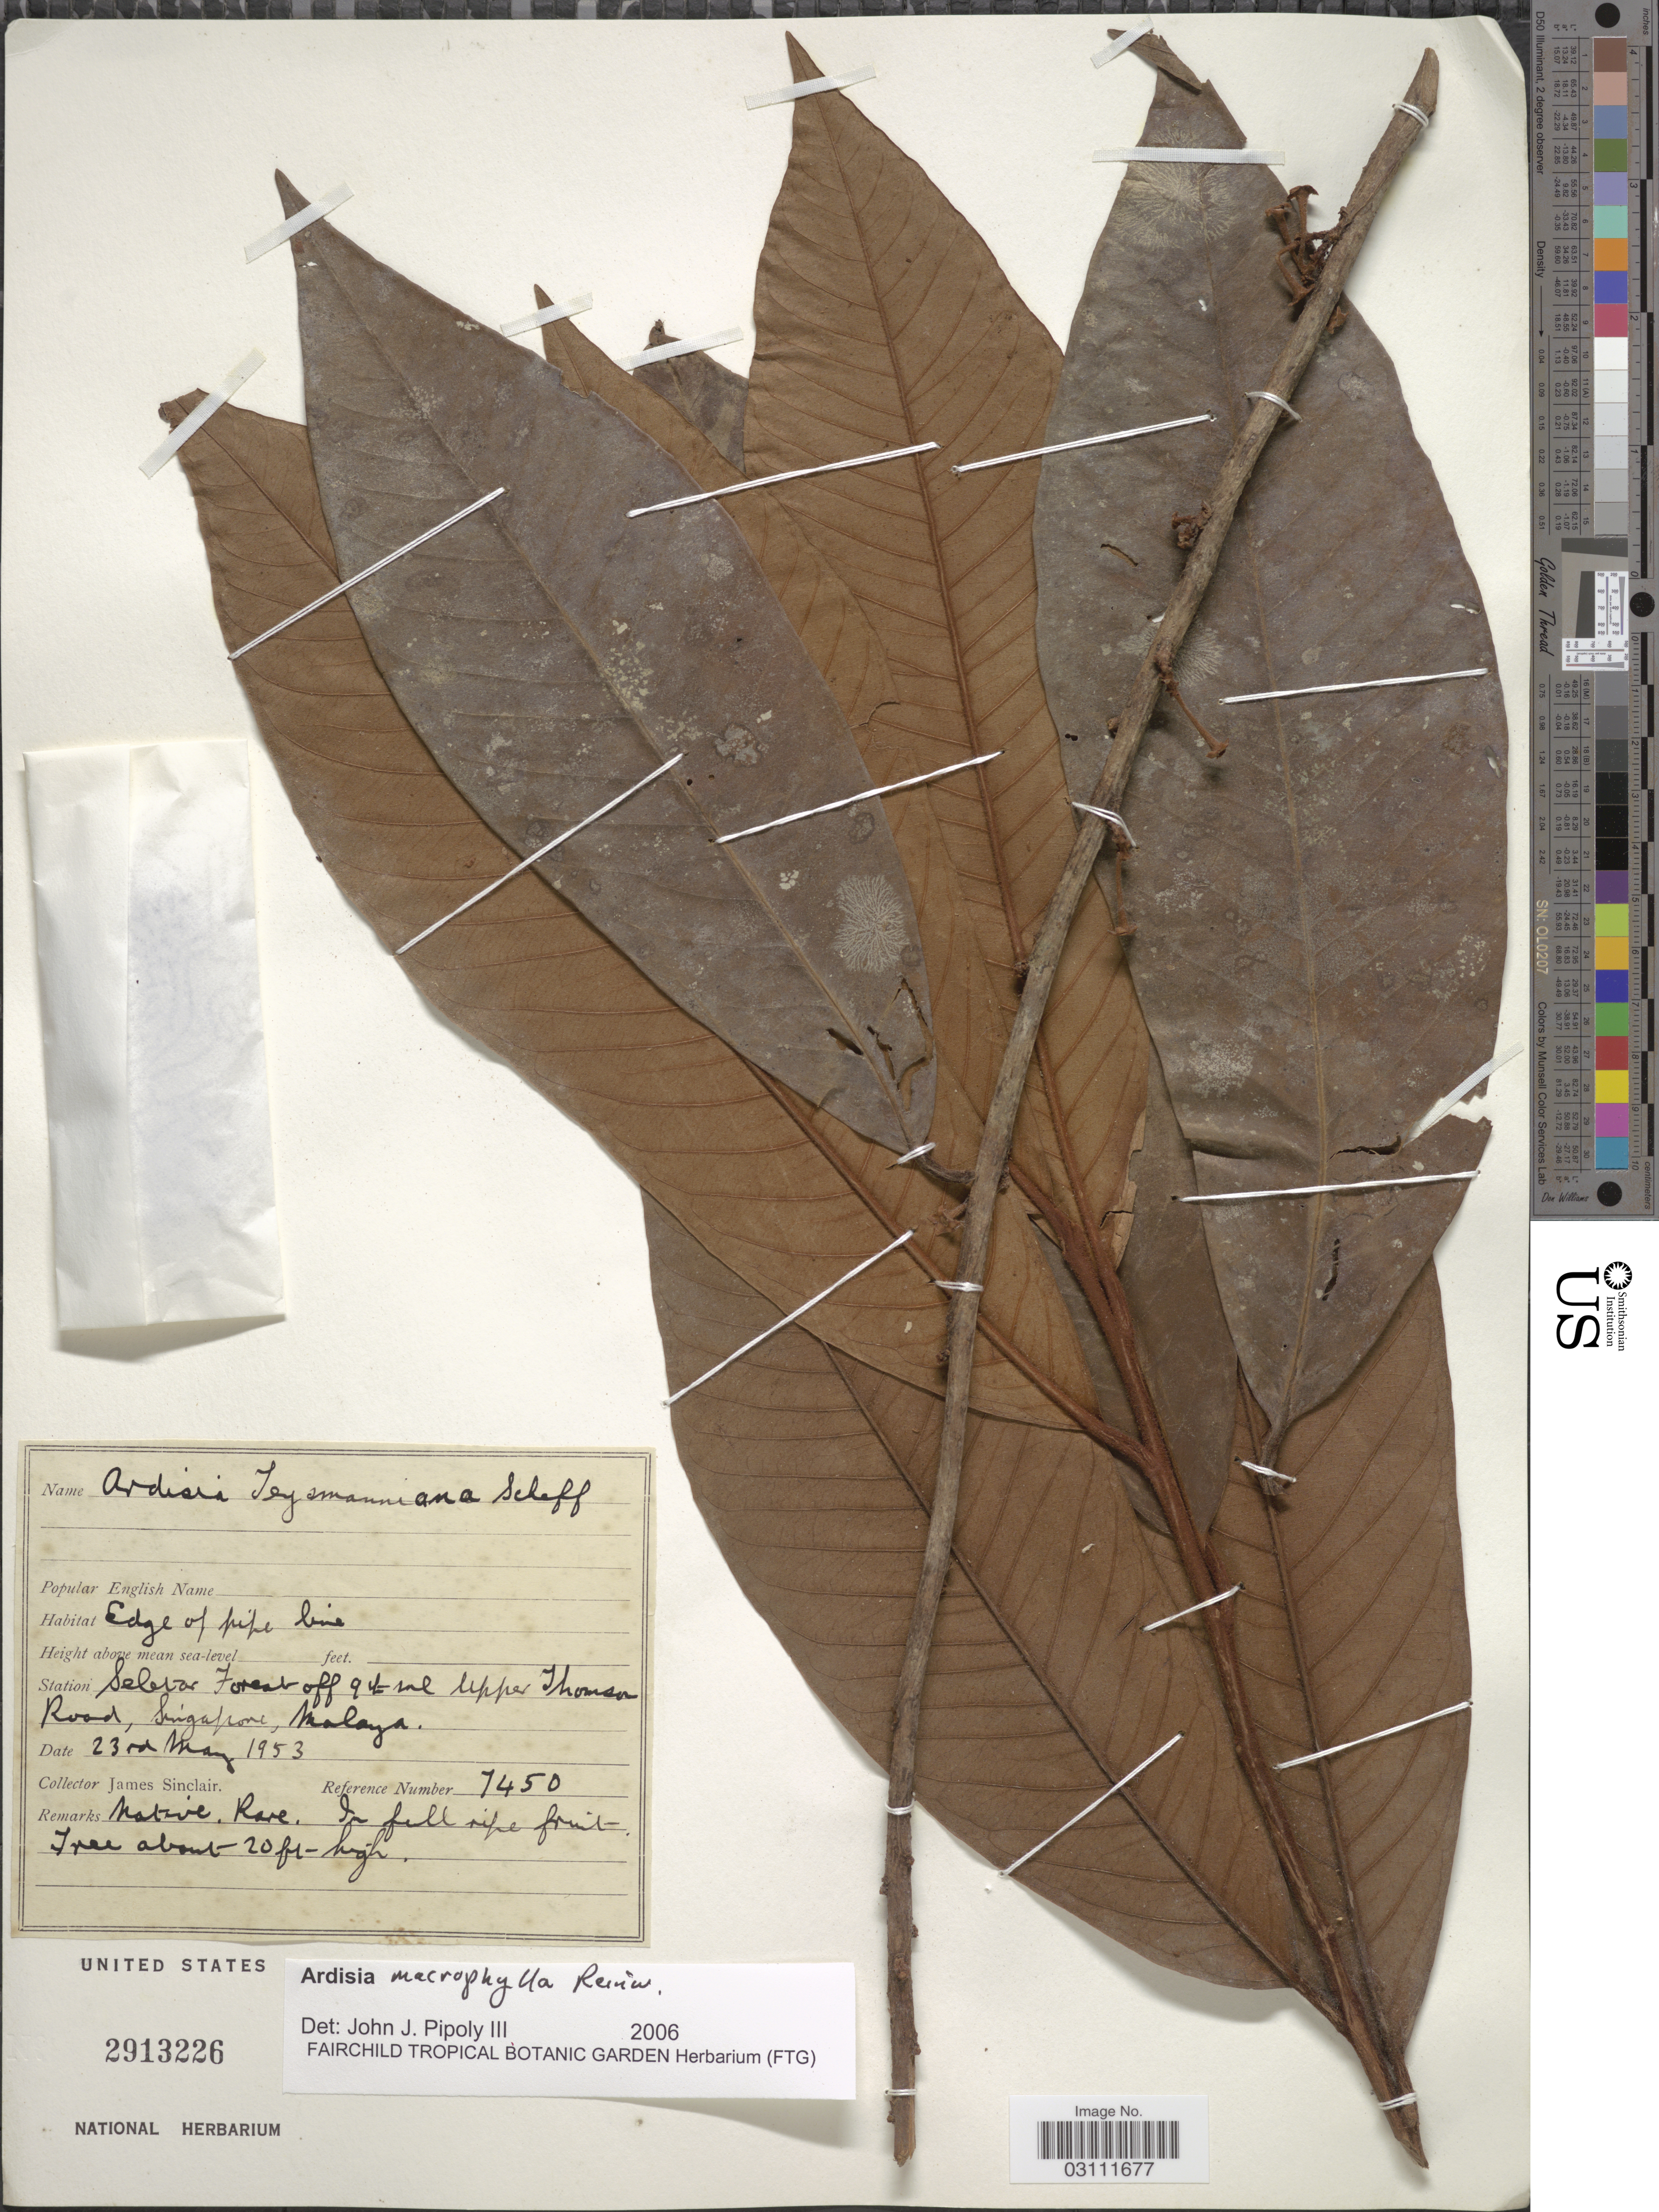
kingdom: Plantae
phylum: Tracheophyta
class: Magnoliopsida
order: Ericales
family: Primulaceae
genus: Ardisia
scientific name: Ardisia macrophylla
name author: Reinw. ex Blume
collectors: J. Sinclair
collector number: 7450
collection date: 1953-05-23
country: Singapore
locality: Station Seletar Forest off 9th ml Upper Thomson Road, Singapore, Malaya.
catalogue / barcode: US 2913226